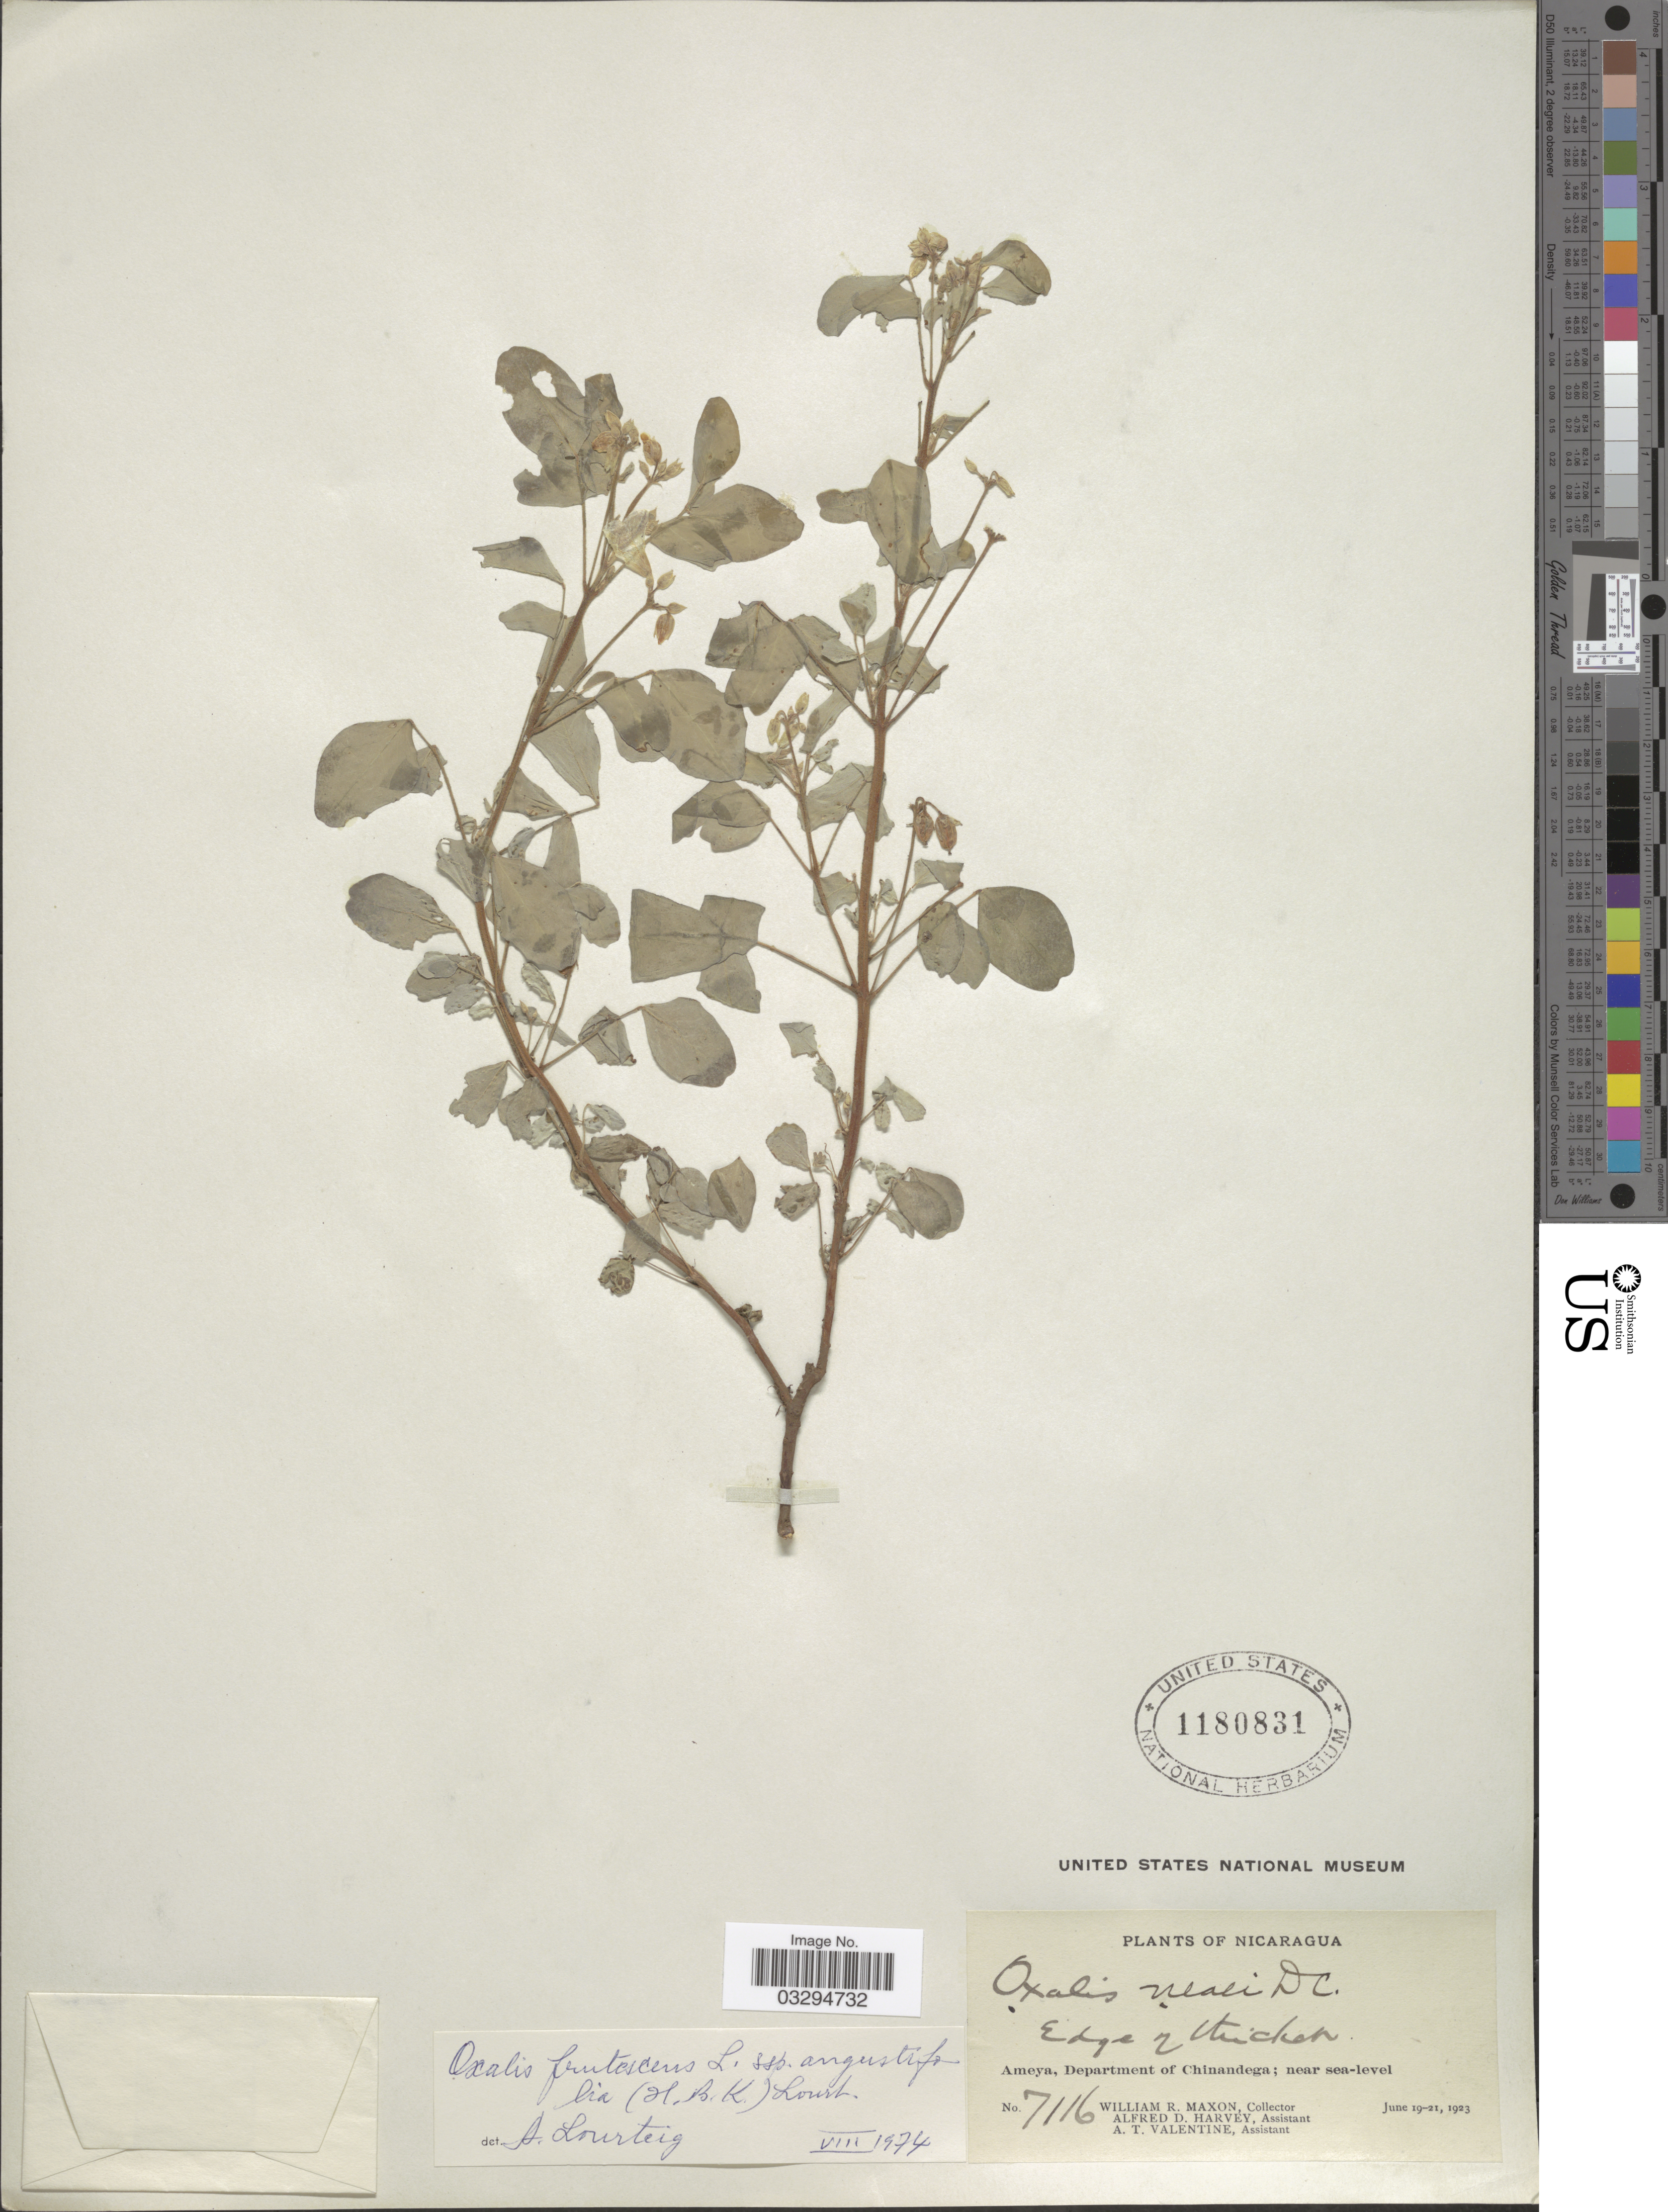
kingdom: Plantae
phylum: Tracheophyta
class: Magnoliopsida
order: Oxalidales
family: Oxalidaceae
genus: Oxalis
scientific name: Oxalis frutescens subsp. angustifolia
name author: (Kunth) Lourteig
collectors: W. R. Maxon, A. D. Harvey & A. Valentine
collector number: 7116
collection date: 1923-06-19/1923-06-21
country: Nicaragua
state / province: Chinandega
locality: Ameya, Department of Chinandega.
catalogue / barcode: US 1180831